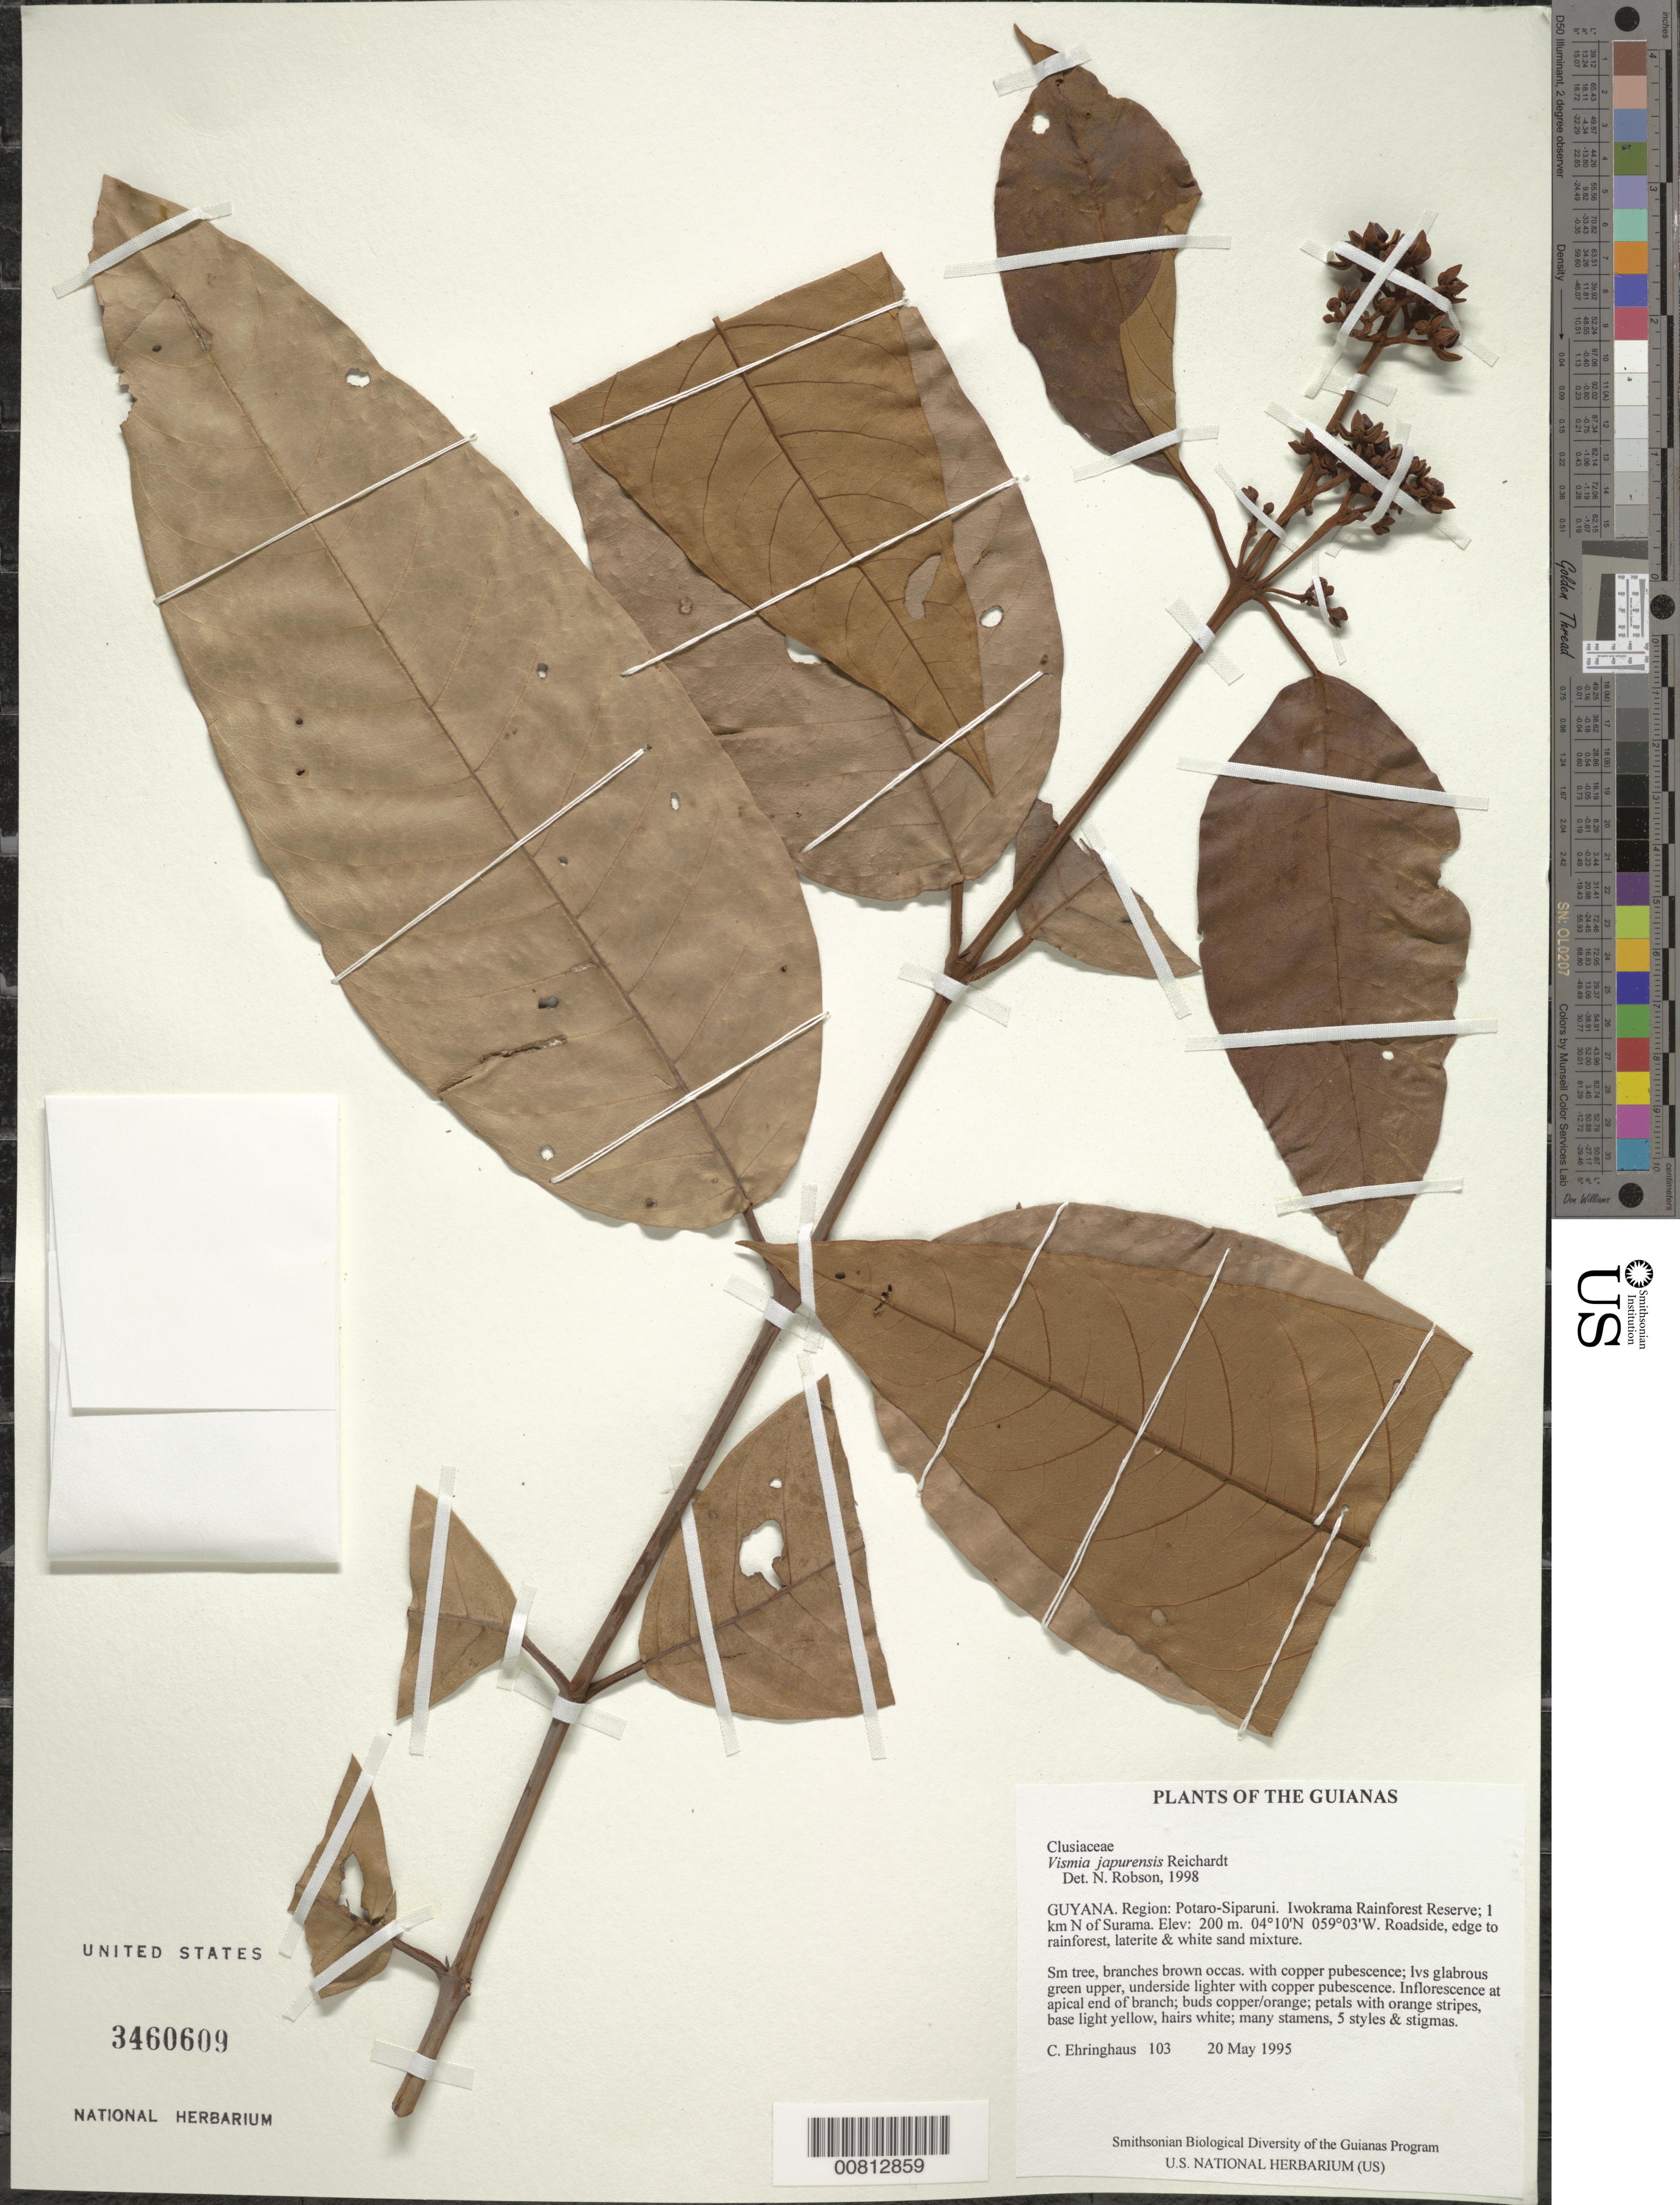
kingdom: Plantae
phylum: Tracheophyta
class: Magnoliopsida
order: Malpighiales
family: Hypericaceae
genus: Vismia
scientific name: Vismia japurensis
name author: Reichardt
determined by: Robson, Norman K. B.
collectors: C. Ehringhaus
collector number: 103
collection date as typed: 20 May 1995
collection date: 1995-05-20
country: Guyana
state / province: Potaro-Siparuni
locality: Iwokrama Rainforest Reserve; 1 km N of Surama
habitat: Roadside, edge to rainforest, laterite & white sand mixture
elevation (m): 200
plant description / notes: Inflorescence at apical end of branch; buds copper/orange; petals with orange stripes, base light yellow, hairs white; many stamens, 5 styles & stigmas.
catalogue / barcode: US 3460609